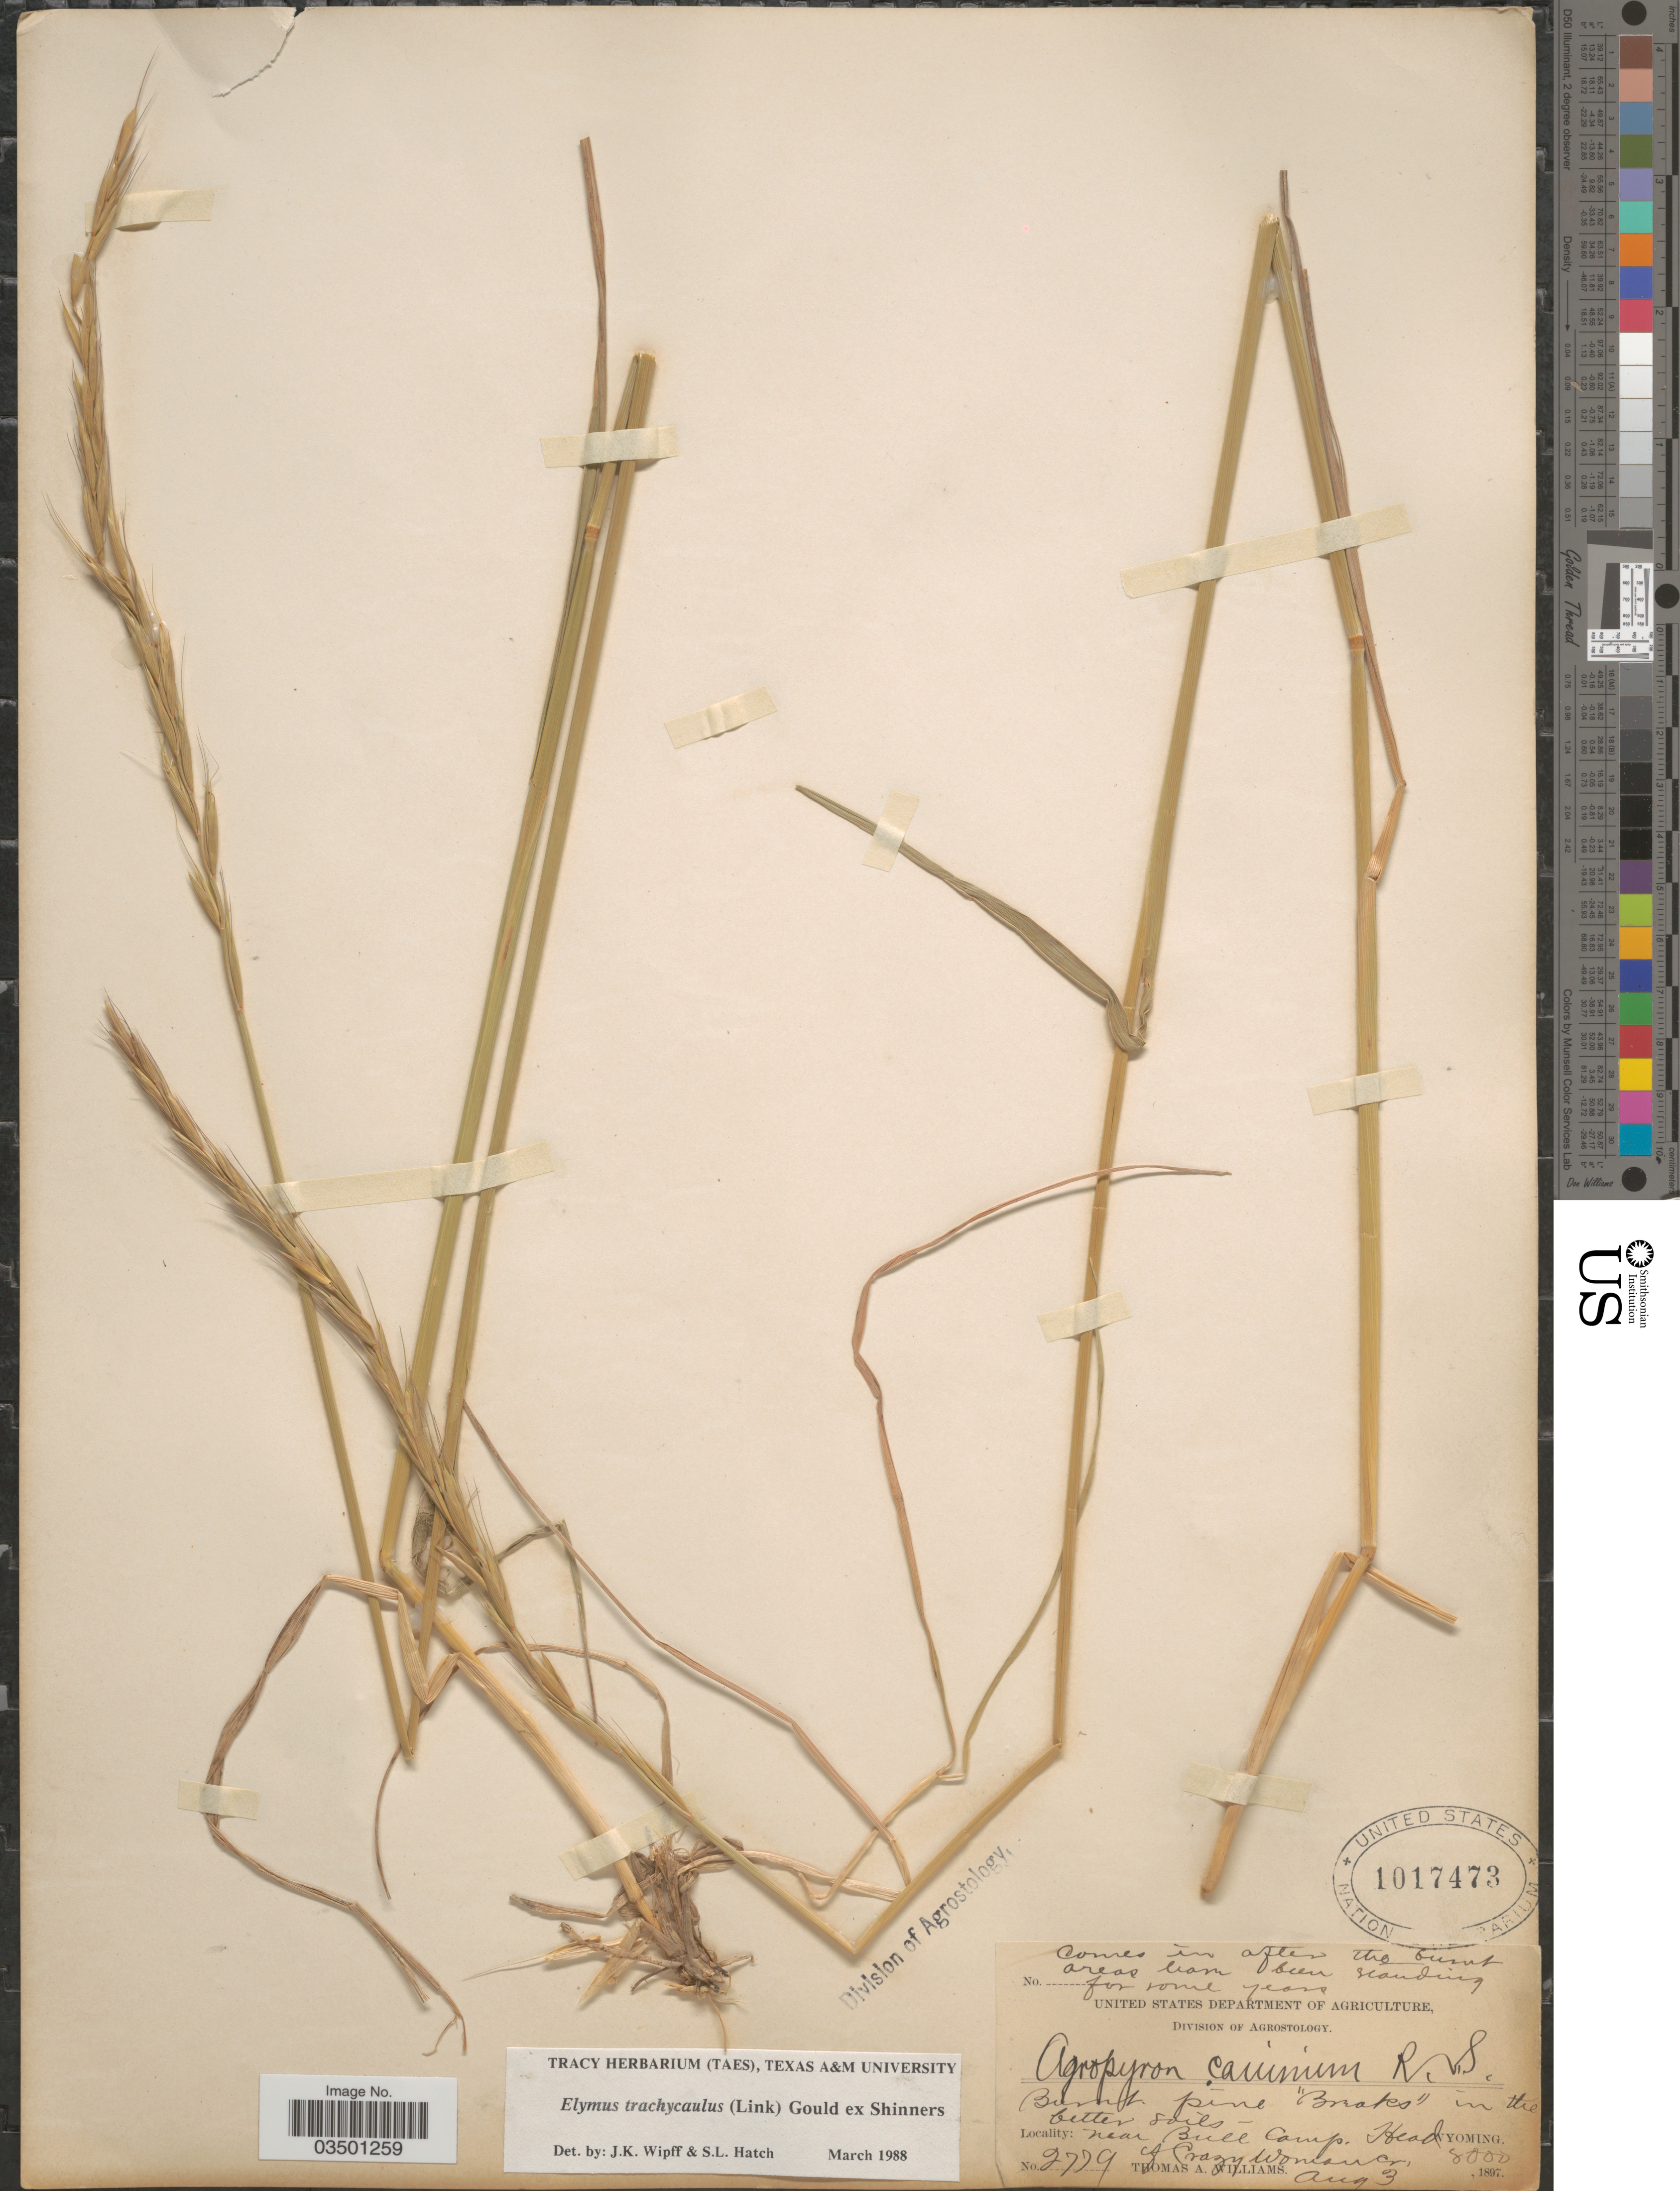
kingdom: Plantae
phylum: Tracheophyta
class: Liliopsida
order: Poales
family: Poaceae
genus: Elymus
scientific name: Elymus trachycaulus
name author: (Link) Gould ex Shinners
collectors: T. A. Williams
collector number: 2779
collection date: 1897-08-03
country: United States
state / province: Wyoming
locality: Near Bull Camp, Head of Crazy Woman Cr.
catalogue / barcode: US 1017473